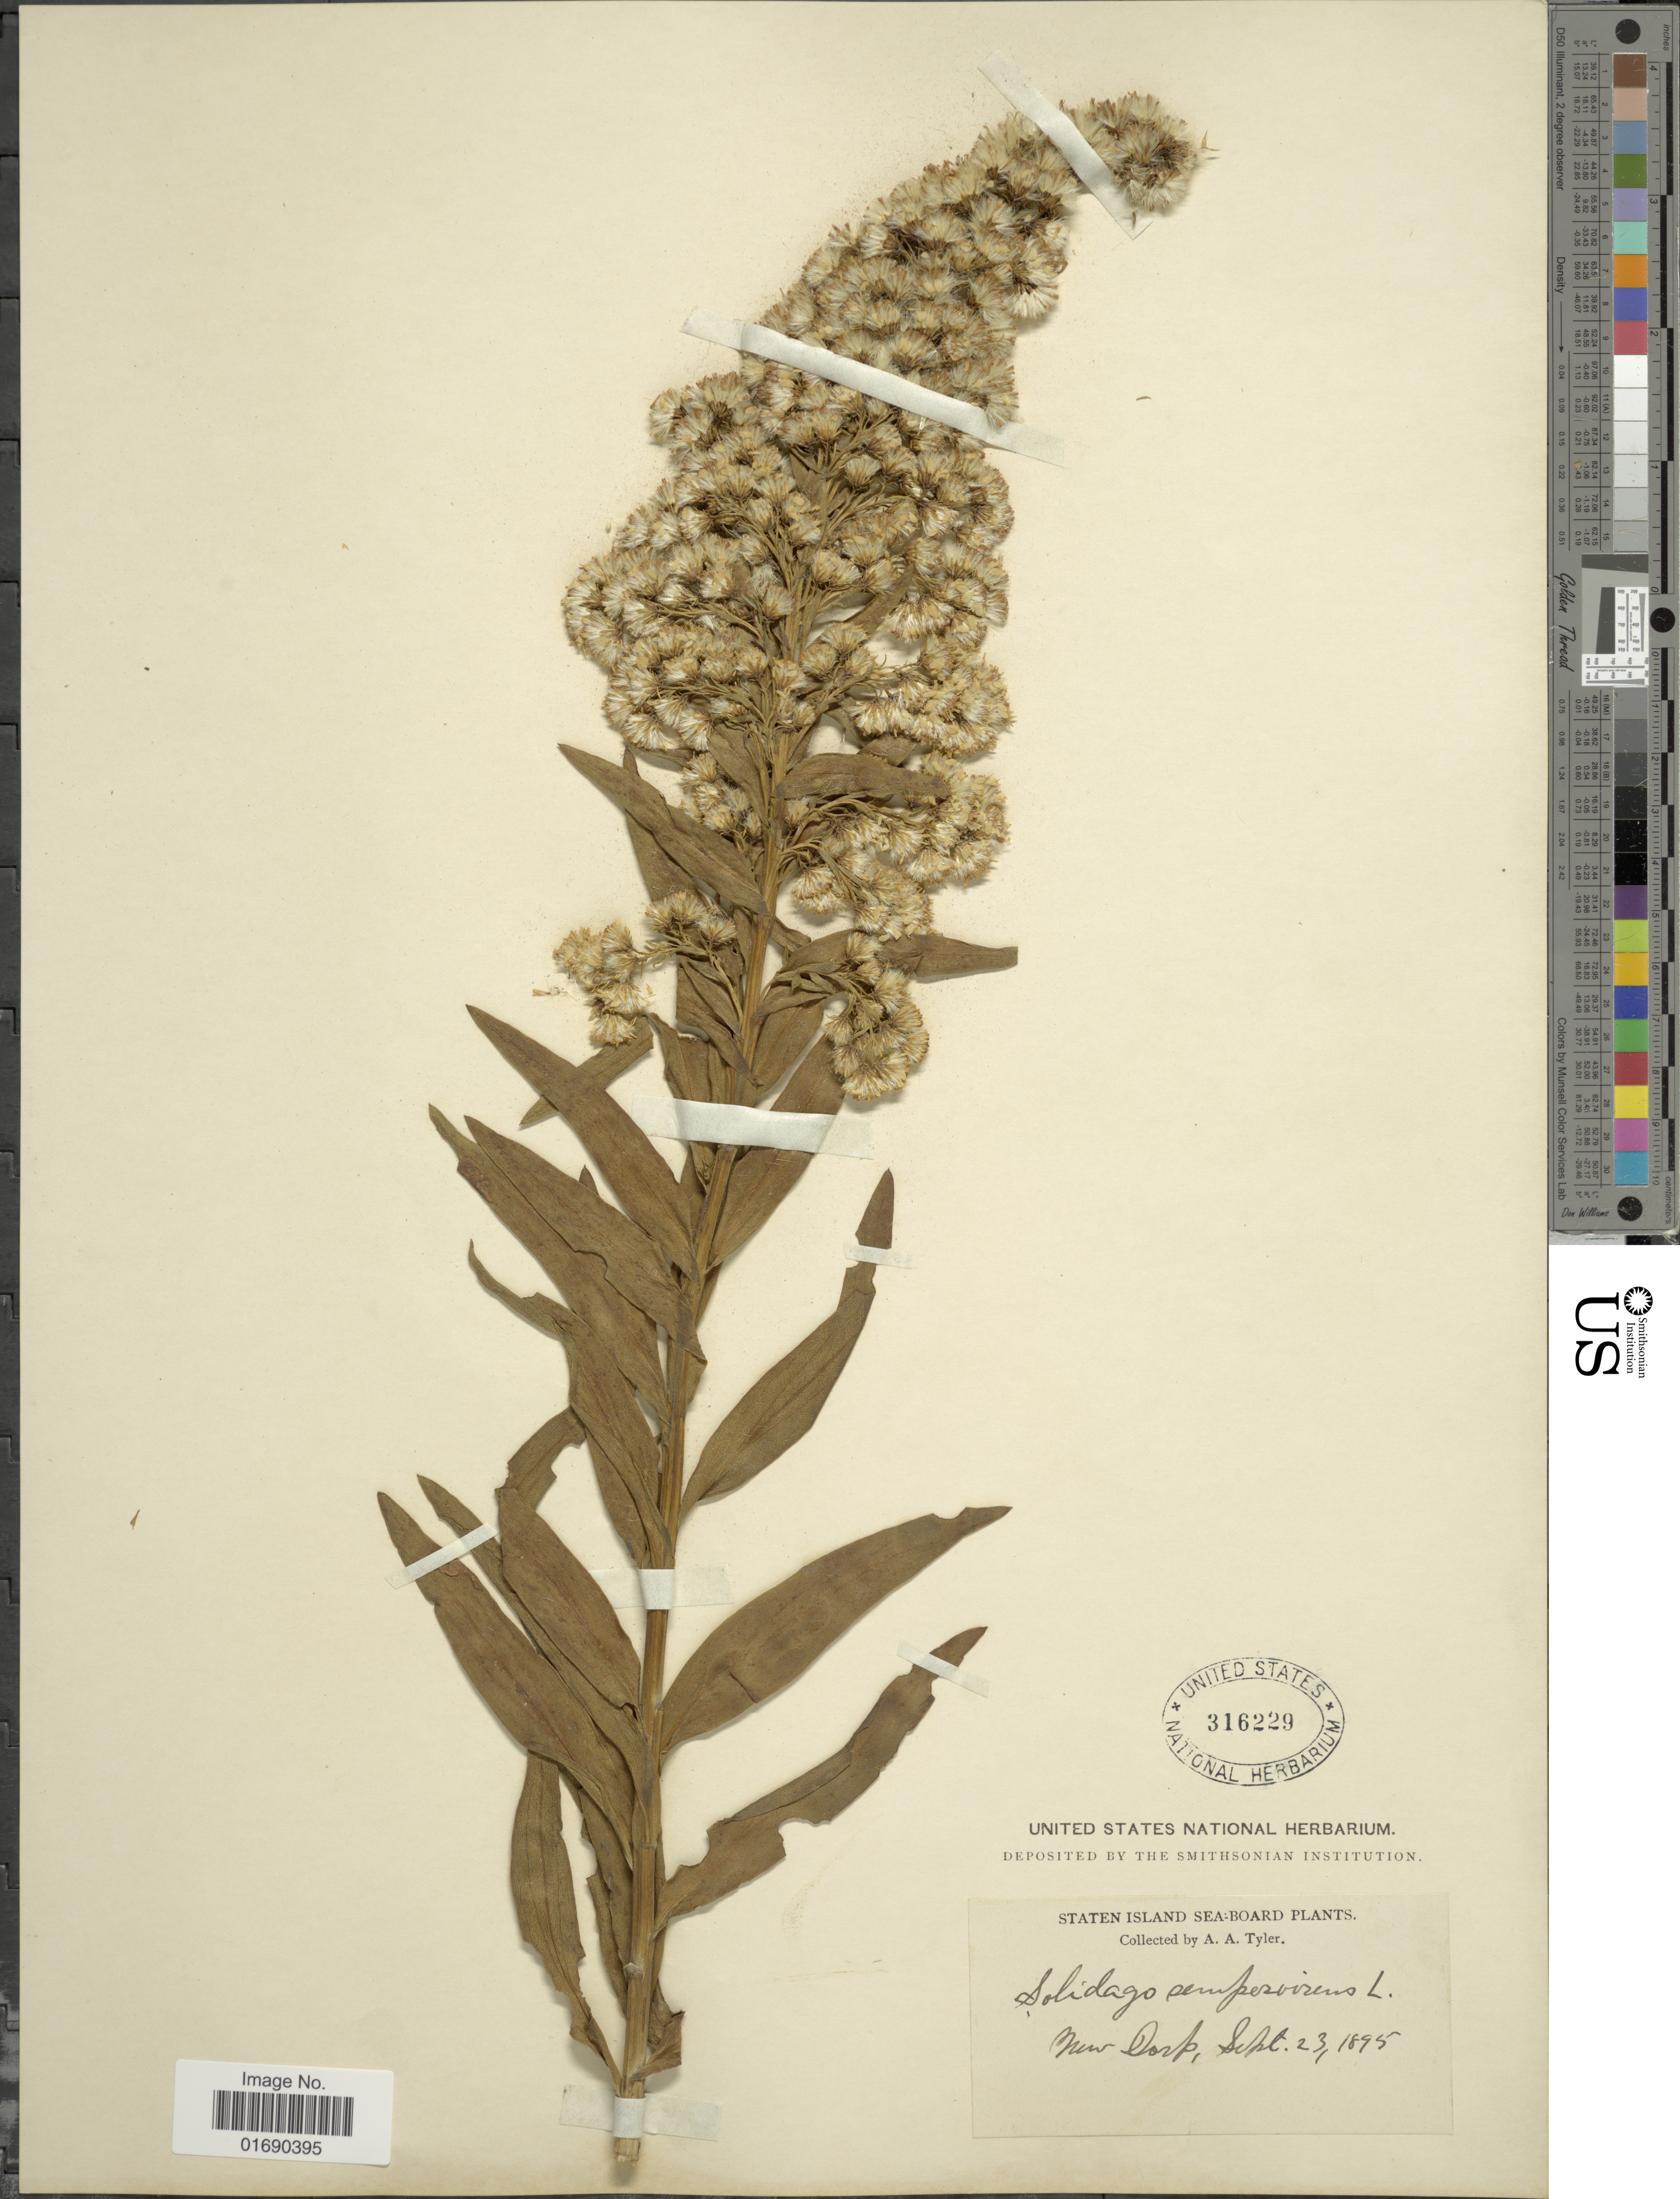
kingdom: Plantae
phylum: Tracheophyta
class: Magnoliopsida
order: Asterales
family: Asteraceae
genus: Solidago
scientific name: Solidago sempervirens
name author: L.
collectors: A. Tyler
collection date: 1895-09-23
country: United States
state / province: New York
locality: Staten Island Sea-Board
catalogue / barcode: US 316229